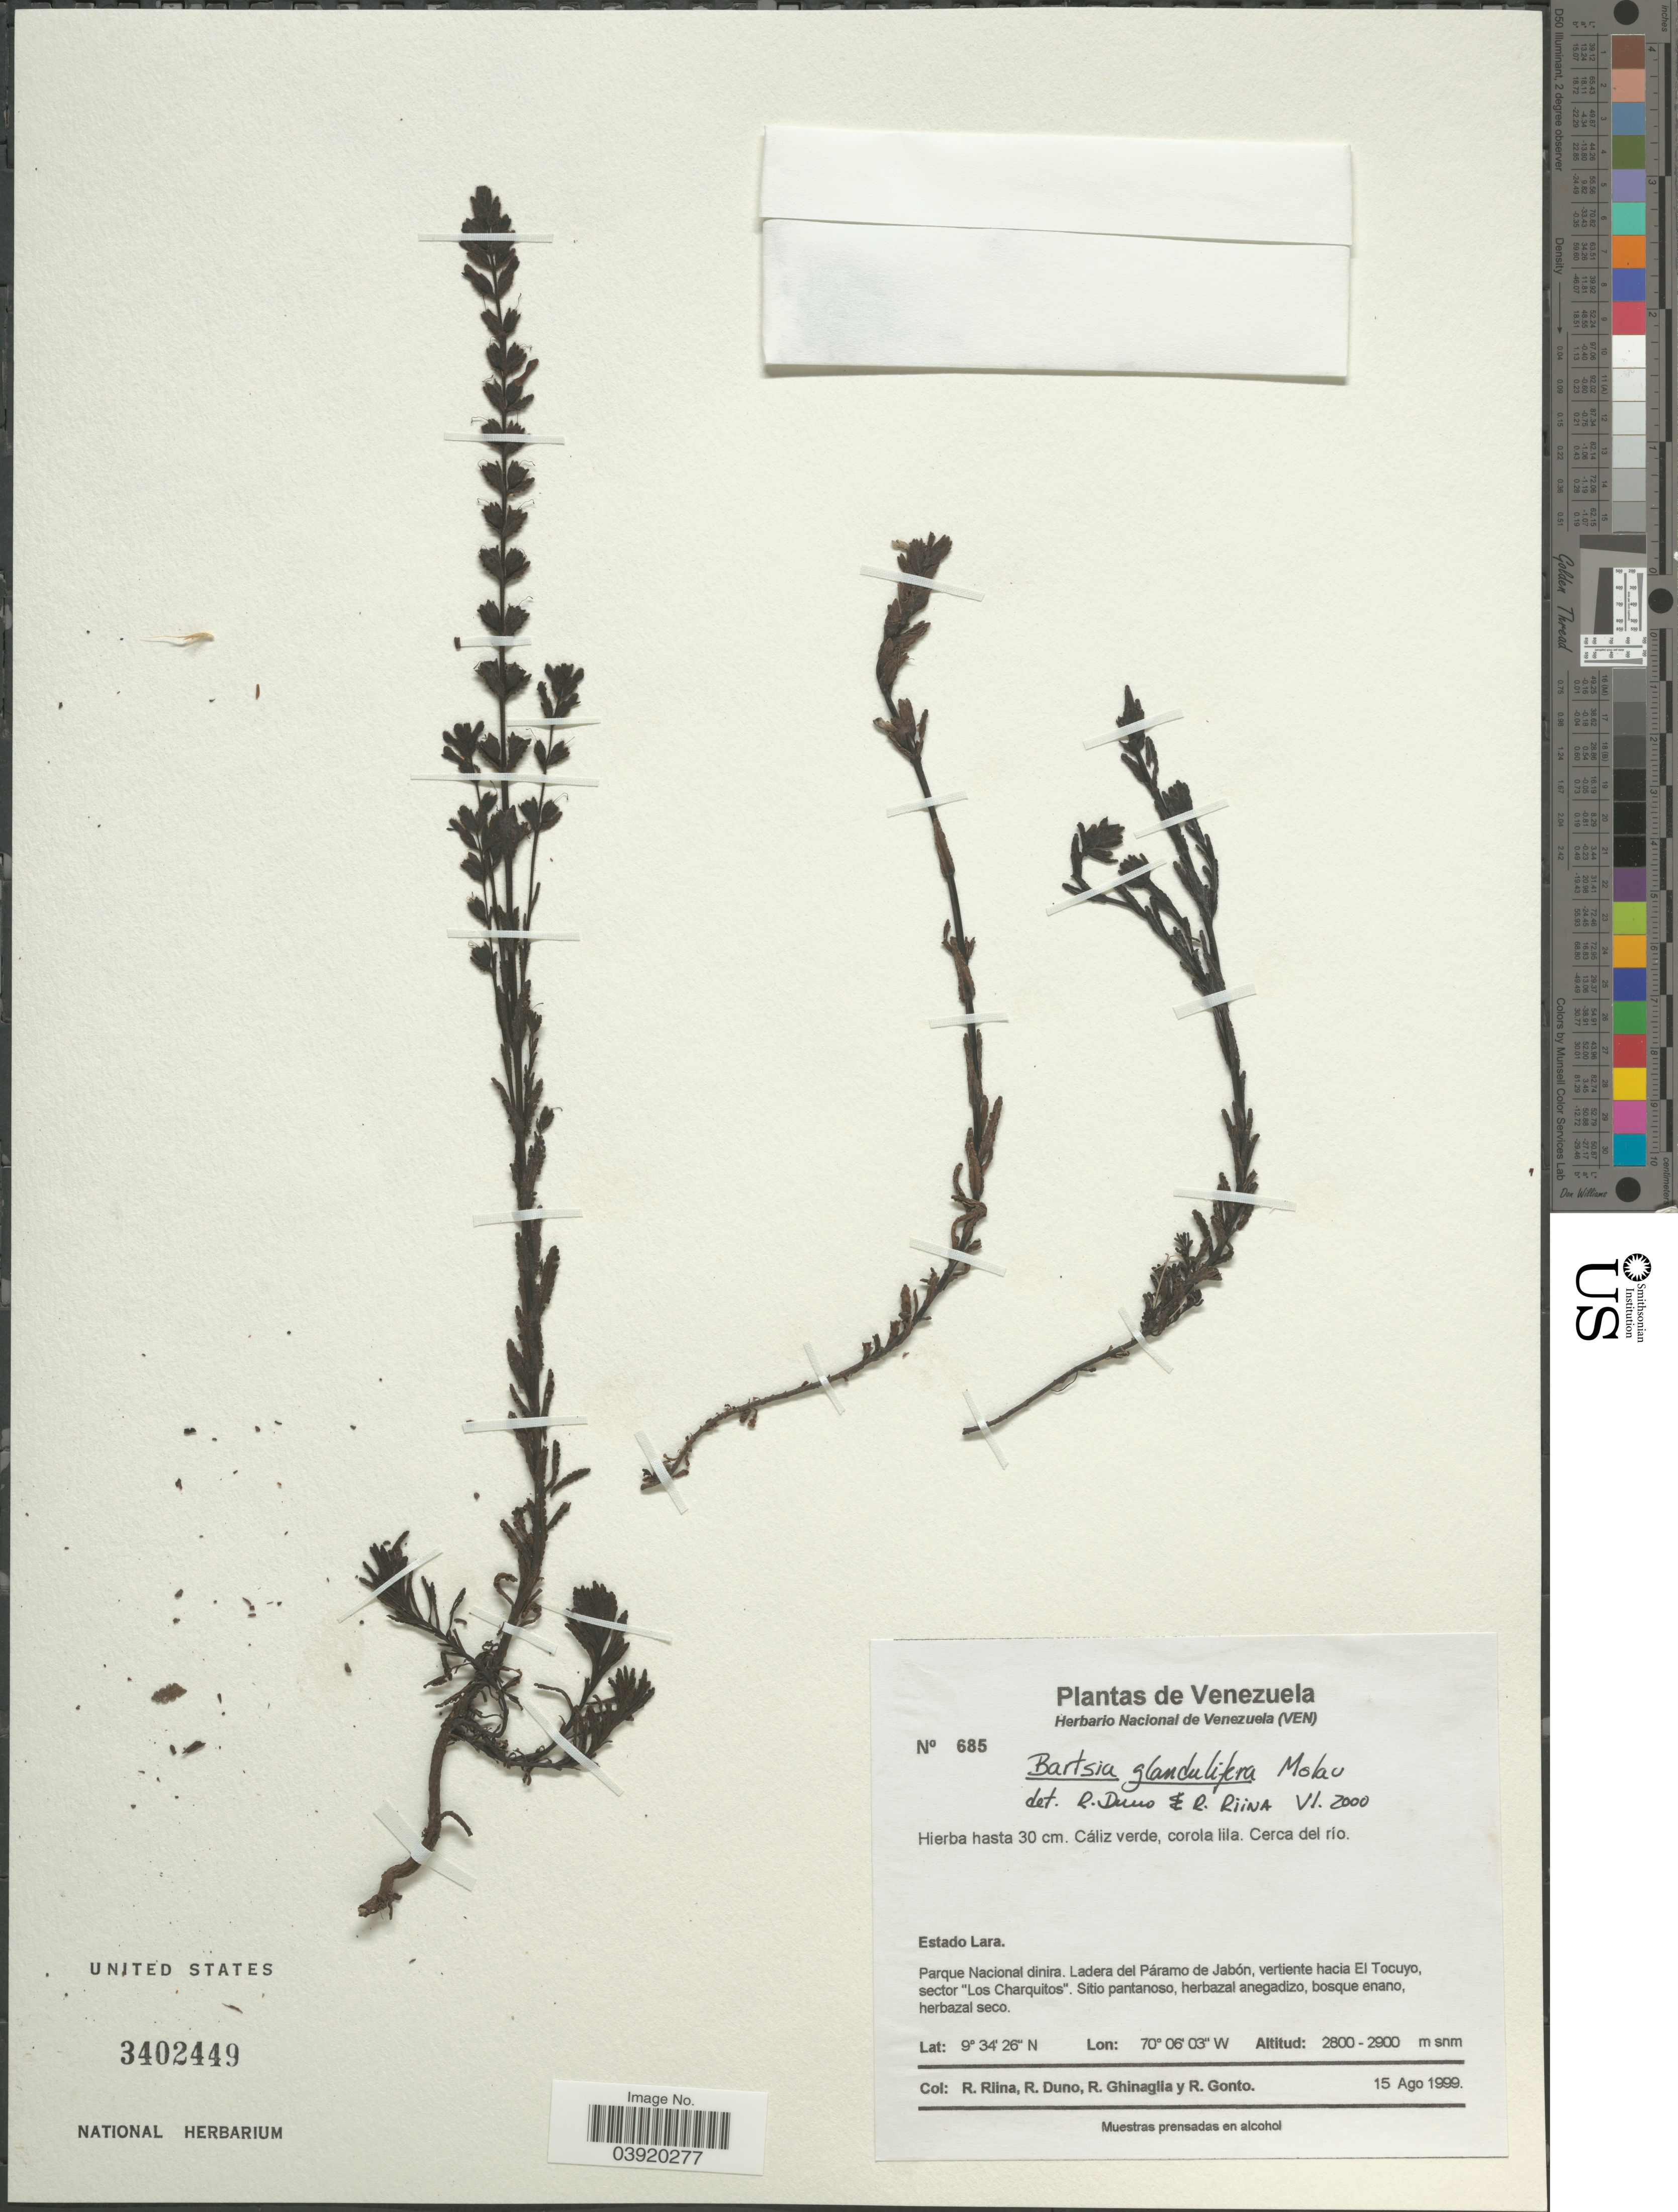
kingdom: Plantae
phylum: Tracheophyta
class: Magnoliopsida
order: Lamiales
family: Orobanchaceae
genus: Bartsia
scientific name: Bartsia glandulifera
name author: Molau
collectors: R. Riina, R. Duno, R. Ghinaglia & R. Gonto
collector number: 685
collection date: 1999-08-15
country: Venezuela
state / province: Lara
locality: Parque Nacional dinira. Ladera del Páramo de Jabón, vertiente hacia El Tocuyo, sector "Los Charquitos".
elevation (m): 2800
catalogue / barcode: US 3402449